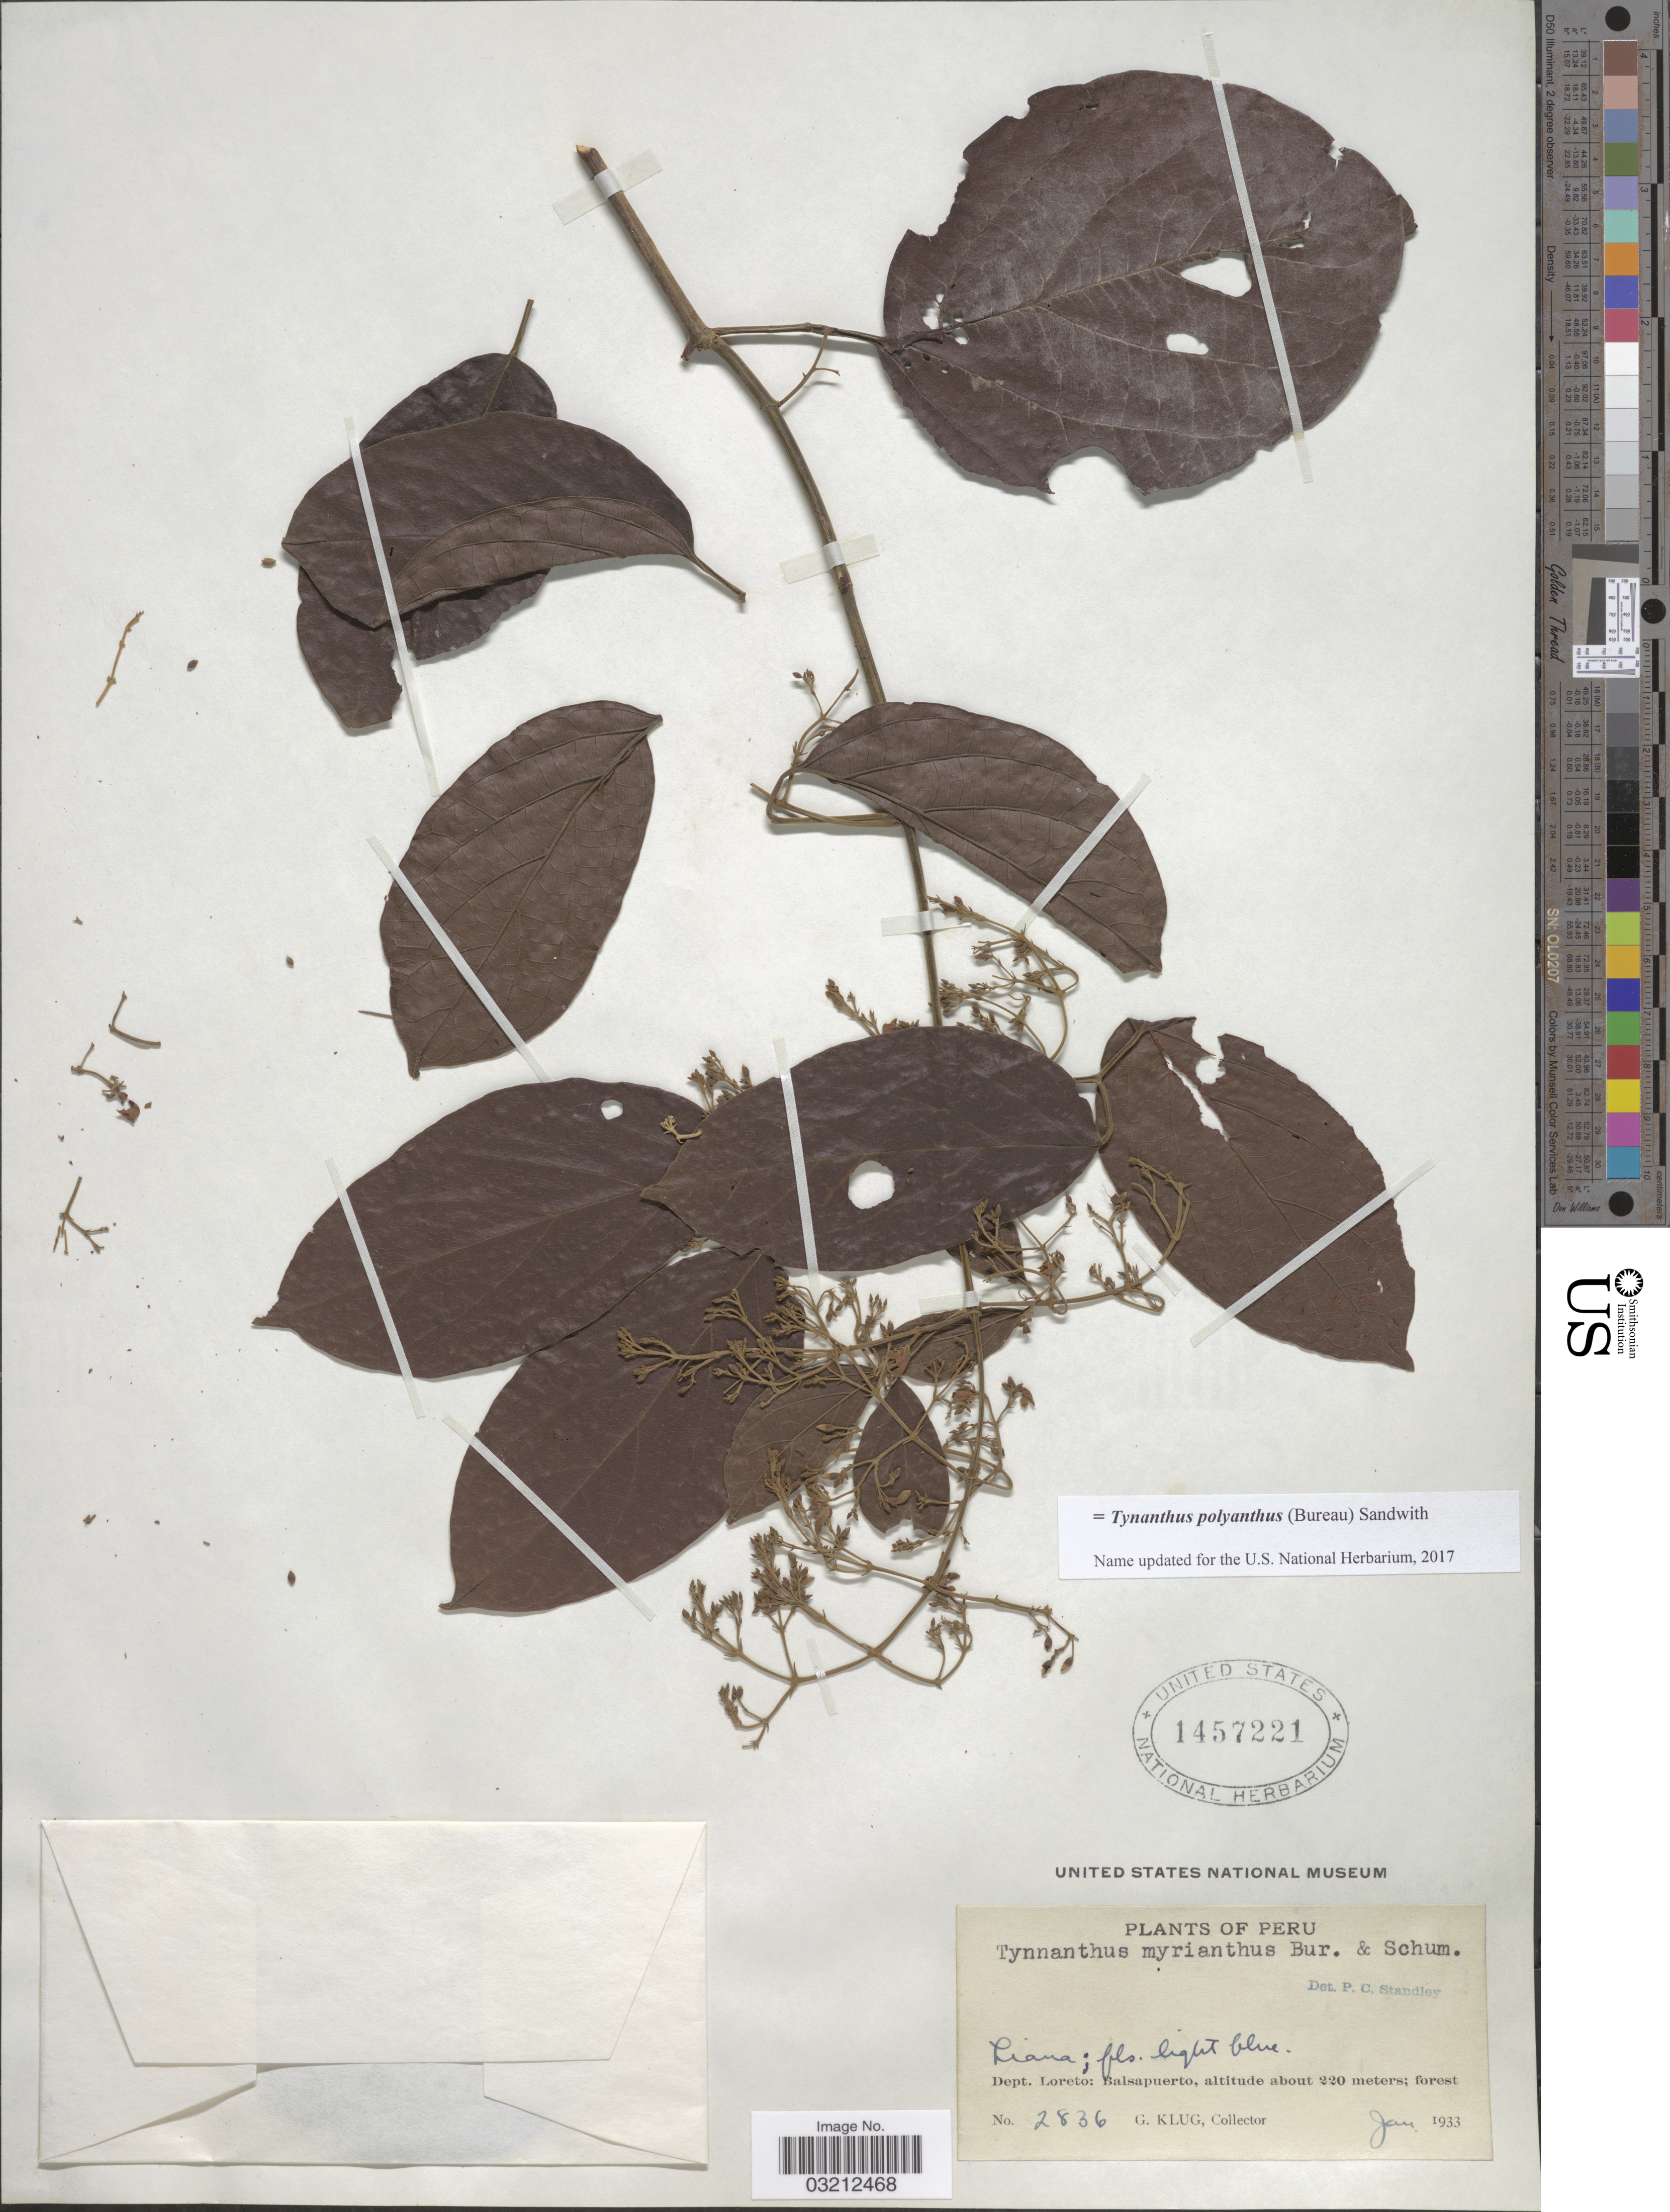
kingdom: Plantae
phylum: Tracheophyta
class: Magnoliopsida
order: Lamiales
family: Bignoniaceae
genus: Tynanthus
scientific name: Tynanthus polyanthus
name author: (Bureau) Sandwith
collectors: G. Klug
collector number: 2836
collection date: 1933-01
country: Peru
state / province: Loreto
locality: Balsapuerto.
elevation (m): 220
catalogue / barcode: US 1457221